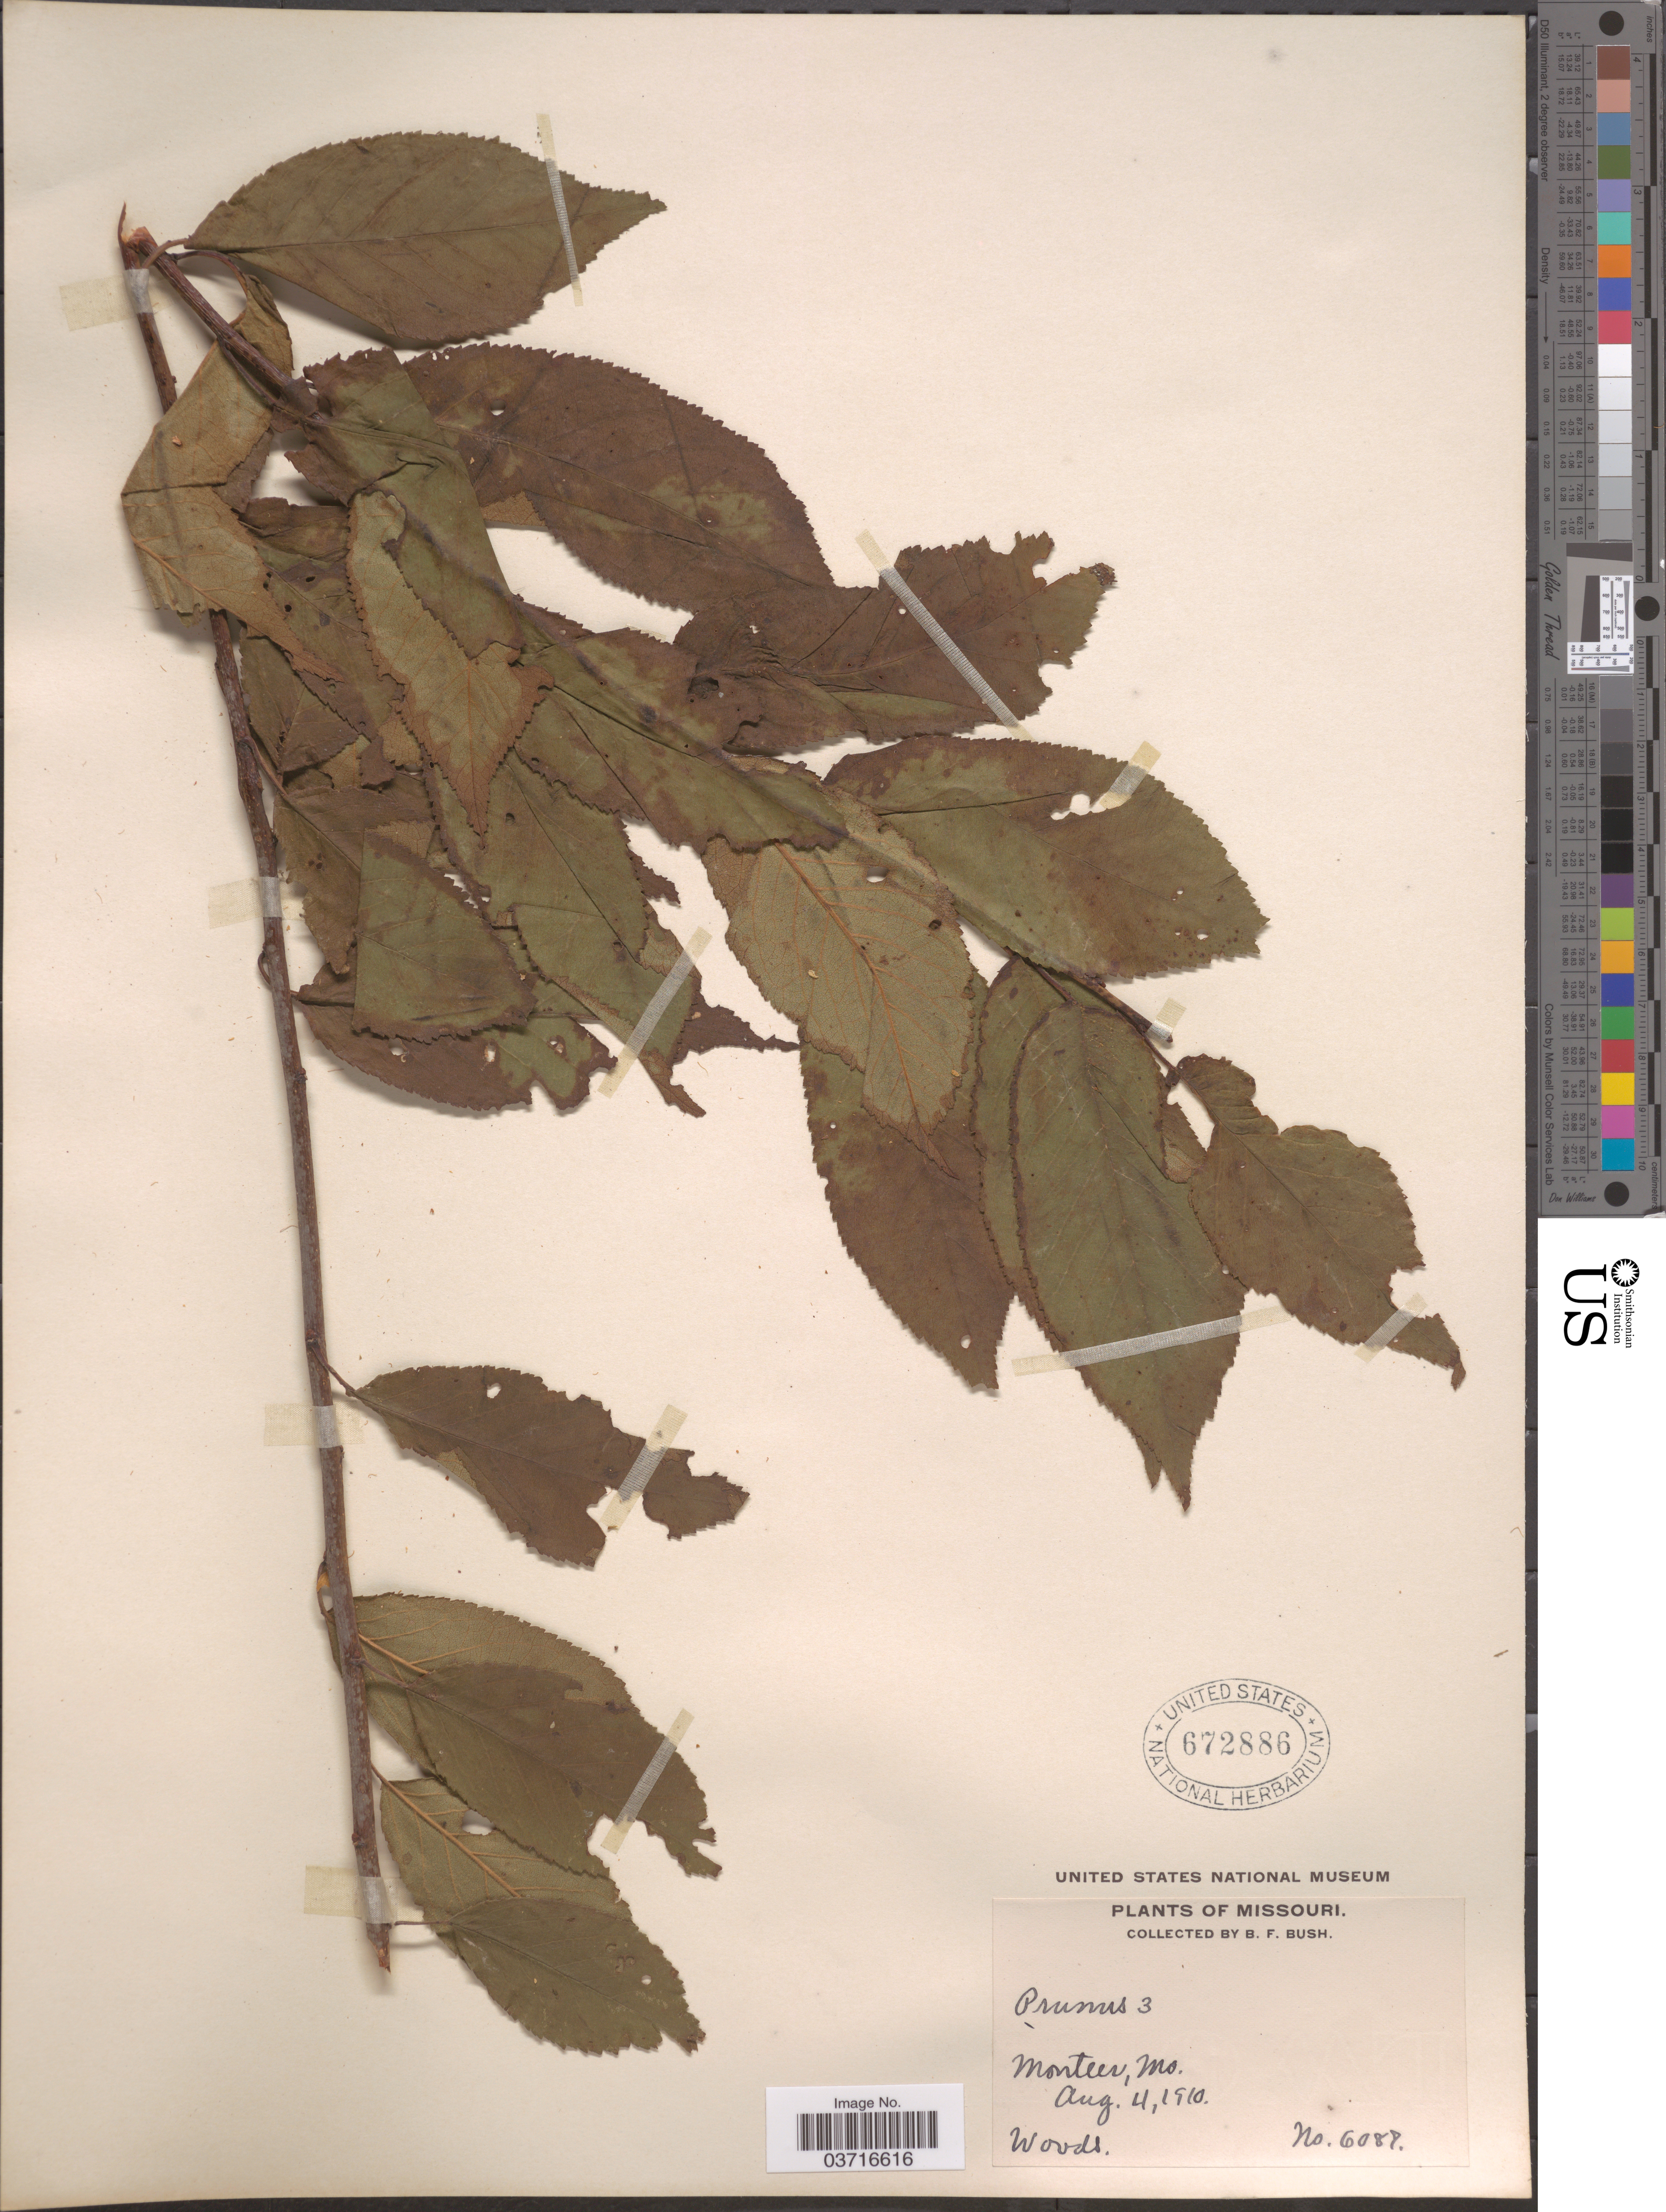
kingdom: Plantae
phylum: Tracheophyta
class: Magnoliopsida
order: Rosales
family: Rosaceae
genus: Prunus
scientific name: Prunus sp.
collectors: B. F. Bush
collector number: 6087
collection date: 1910-08-04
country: United States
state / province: Missouri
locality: Monteer.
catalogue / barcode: US 672886